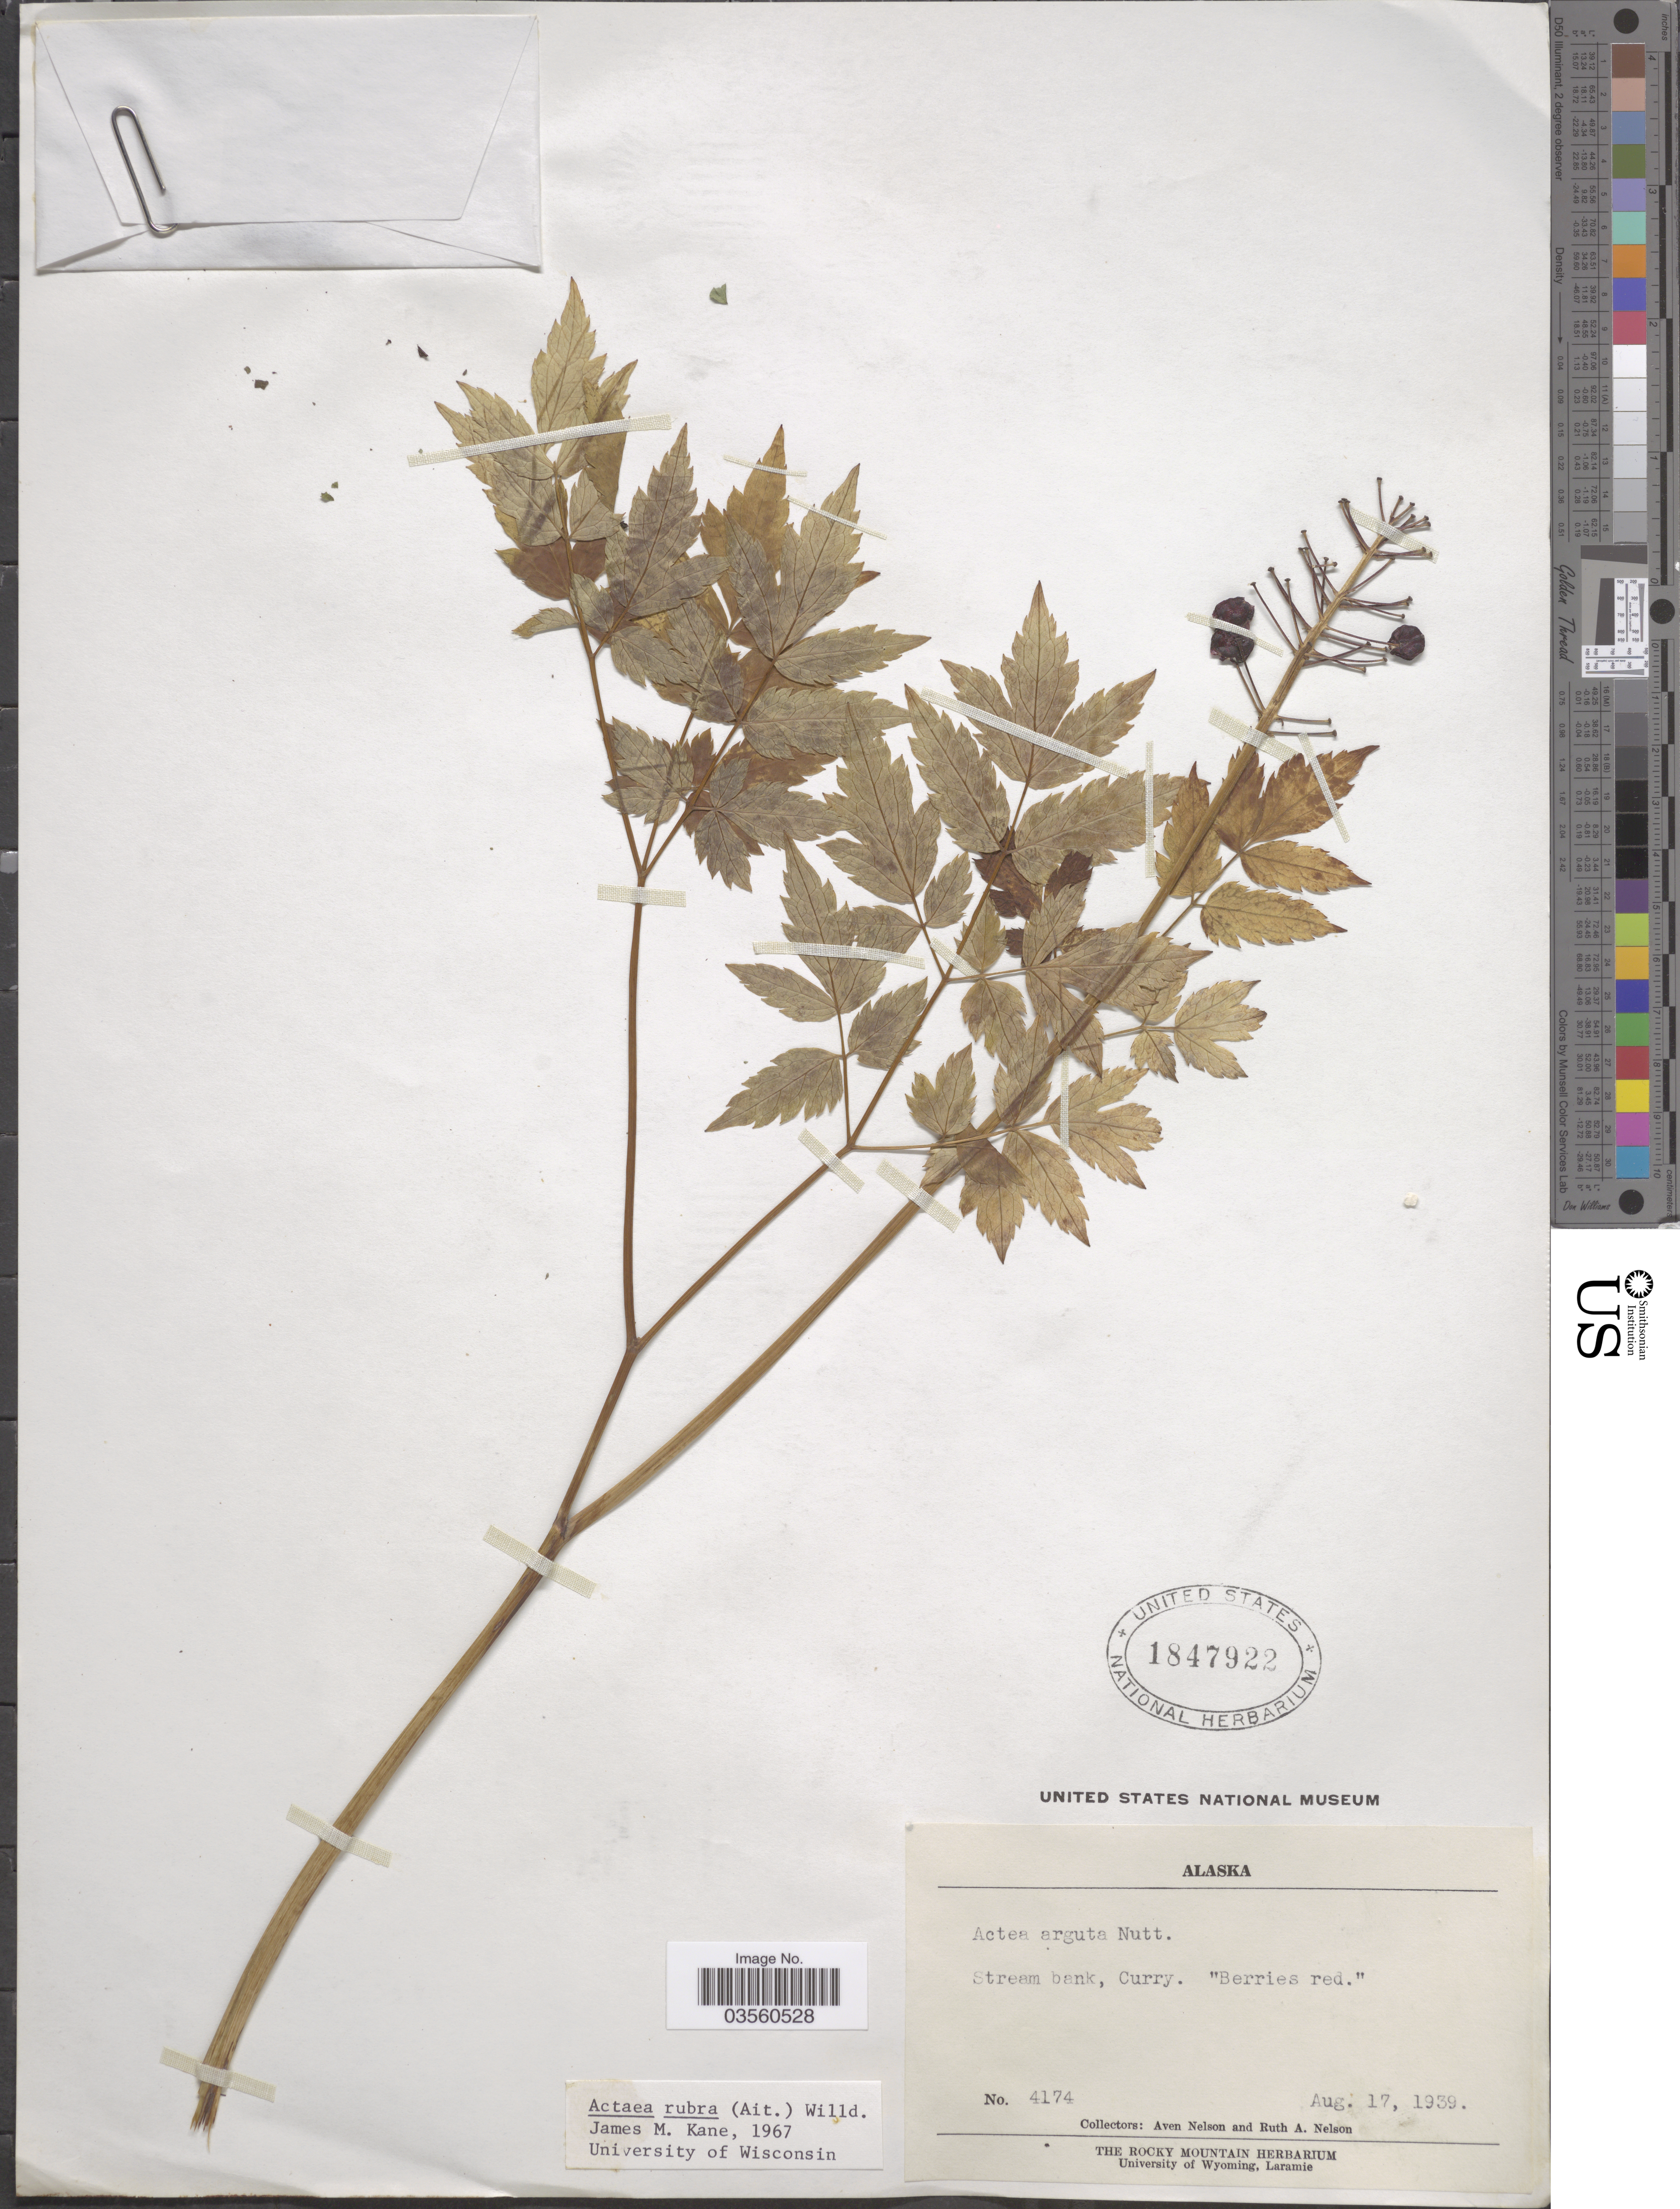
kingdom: Plantae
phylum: Tracheophyta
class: Magnoliopsida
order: Ranunculales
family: Ranunculaceae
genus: Actaea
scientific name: Actaea rubra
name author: (Aiton) Willd.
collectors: A. Nelson & R. A. Nelson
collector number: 4174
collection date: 1939-08-17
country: United States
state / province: Alaska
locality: Stream bank, Curry.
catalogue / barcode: US 1847922